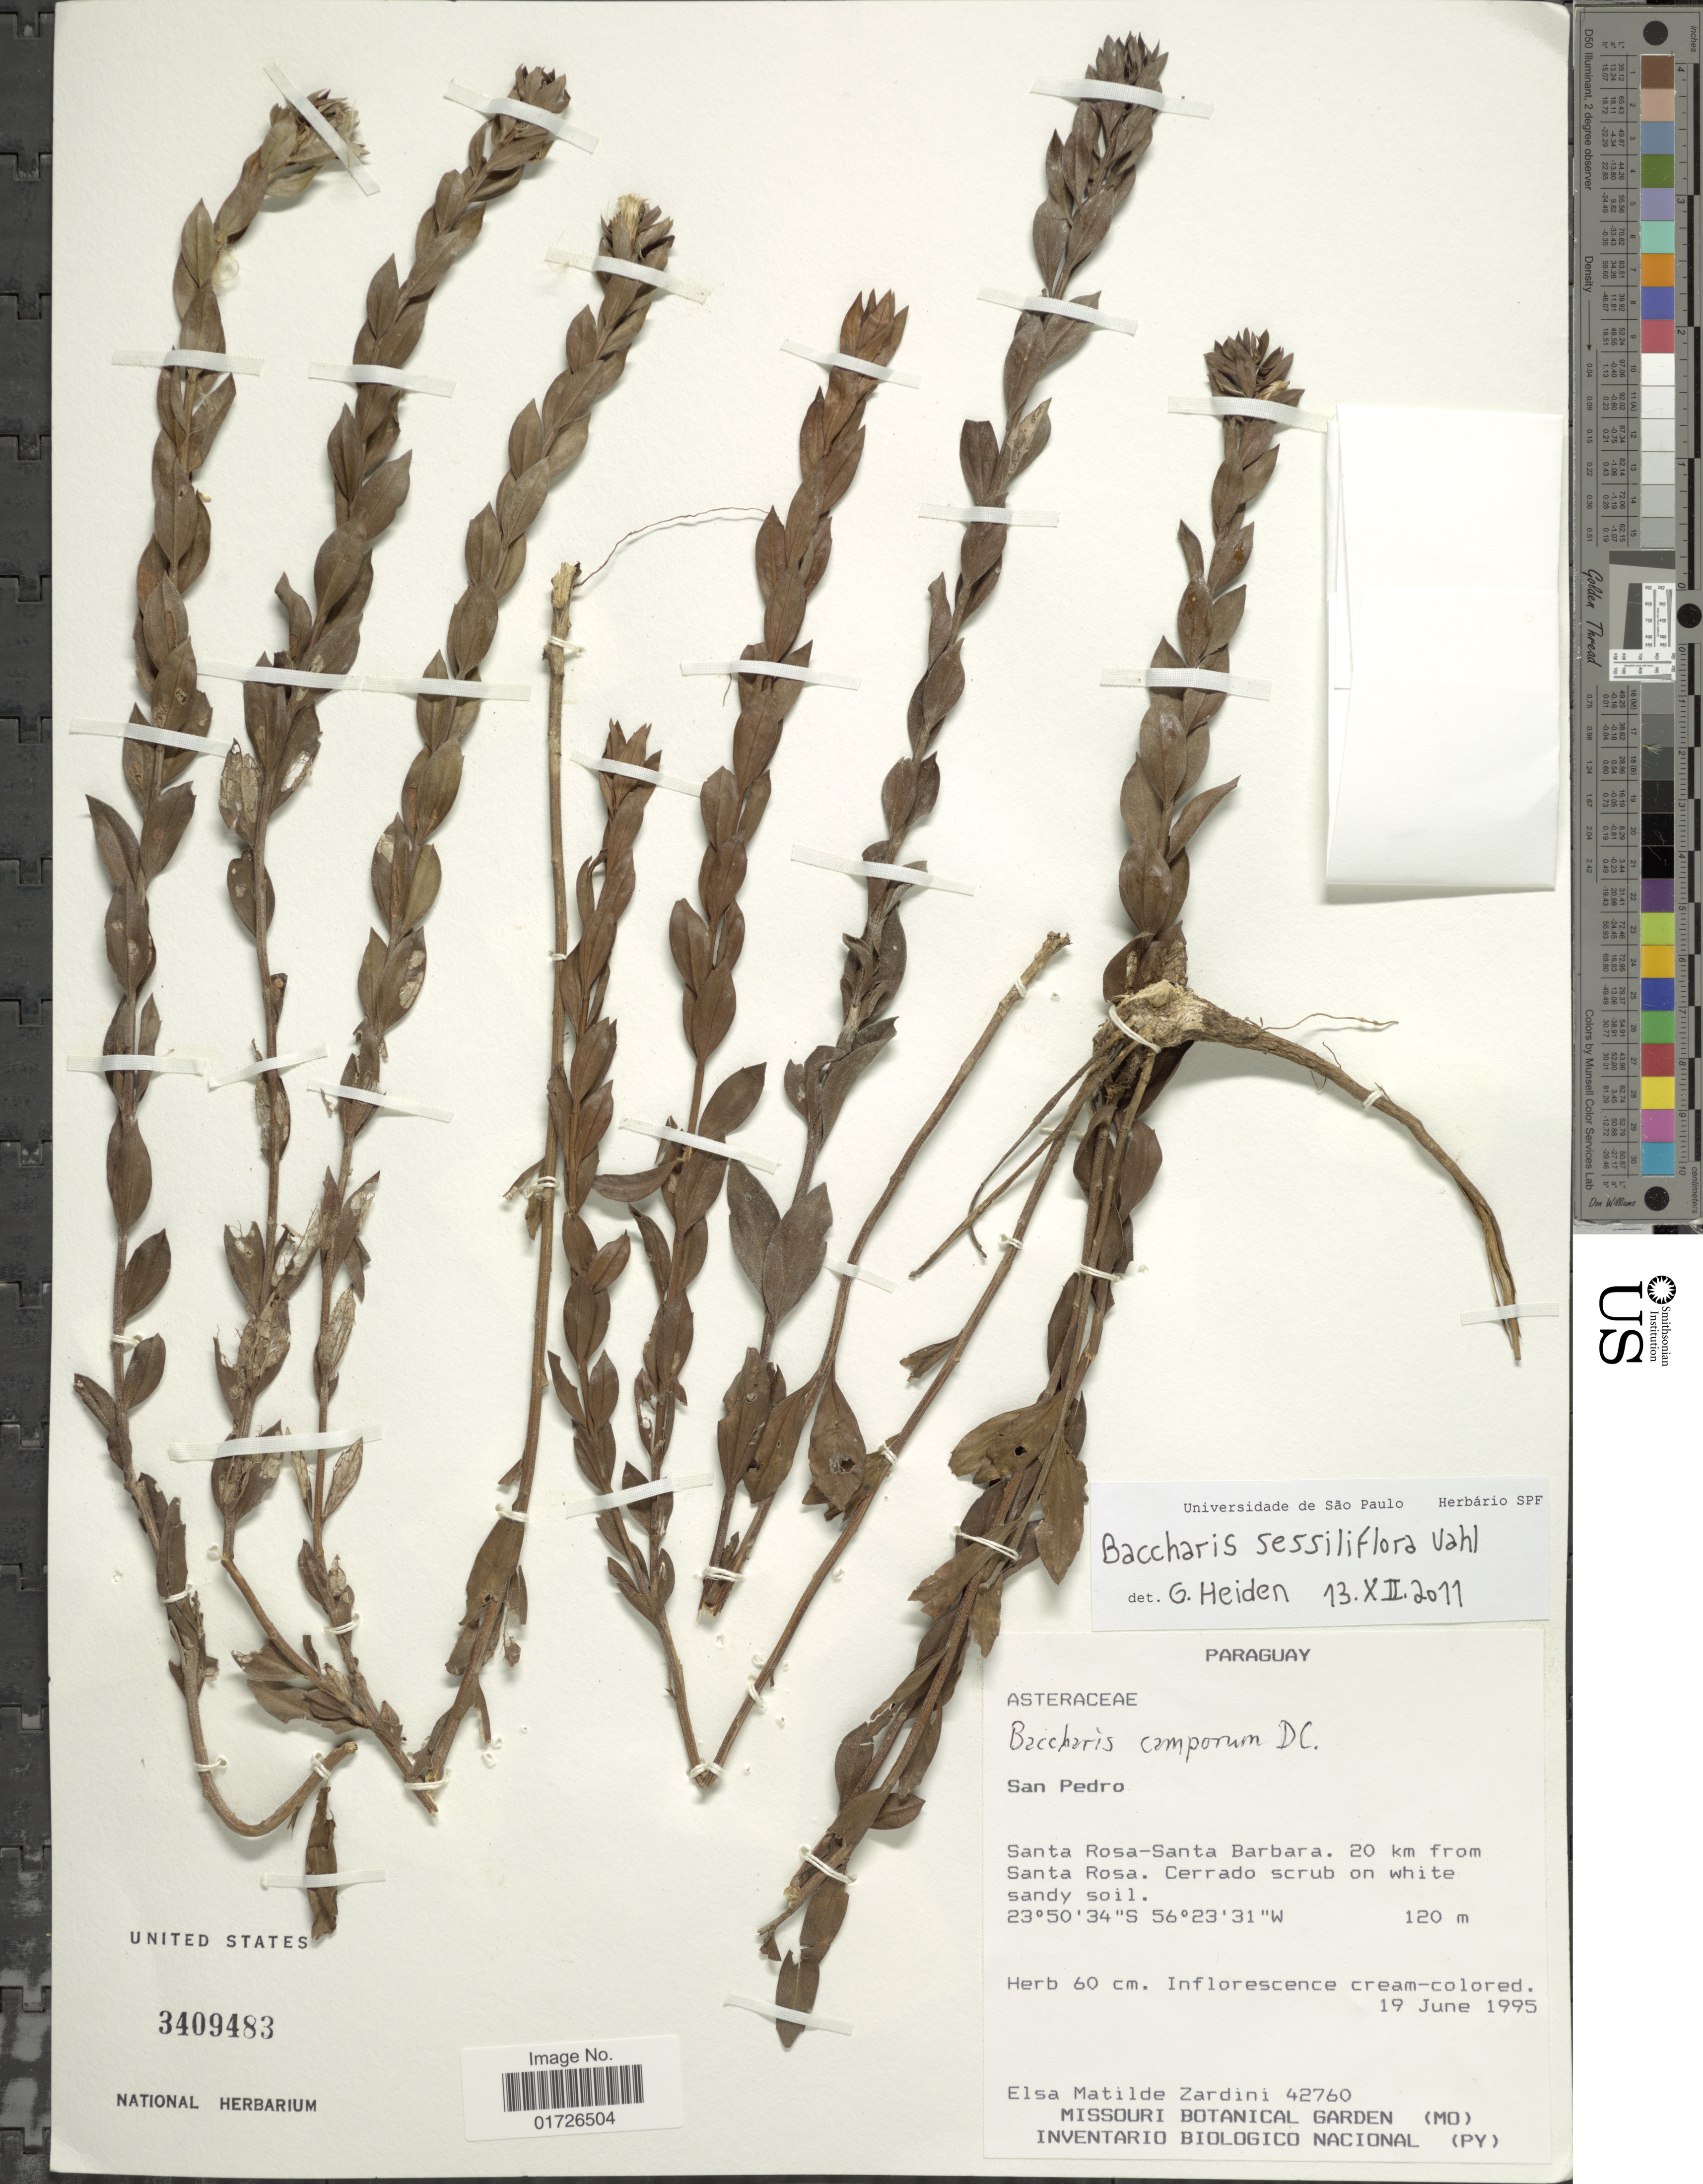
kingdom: Plantae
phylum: Tracheophyta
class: Magnoliopsida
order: Asterales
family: Asteraceae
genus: Baccharis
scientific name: Baccharis sessiliflora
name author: Vahl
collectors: E. M. Zardini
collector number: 42760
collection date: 1995-06-19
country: Paraguay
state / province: San Pedro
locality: Santa Rosa-Santa Barbara. 20 km from Santa Rosa.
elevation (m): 120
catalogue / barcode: US 3409483